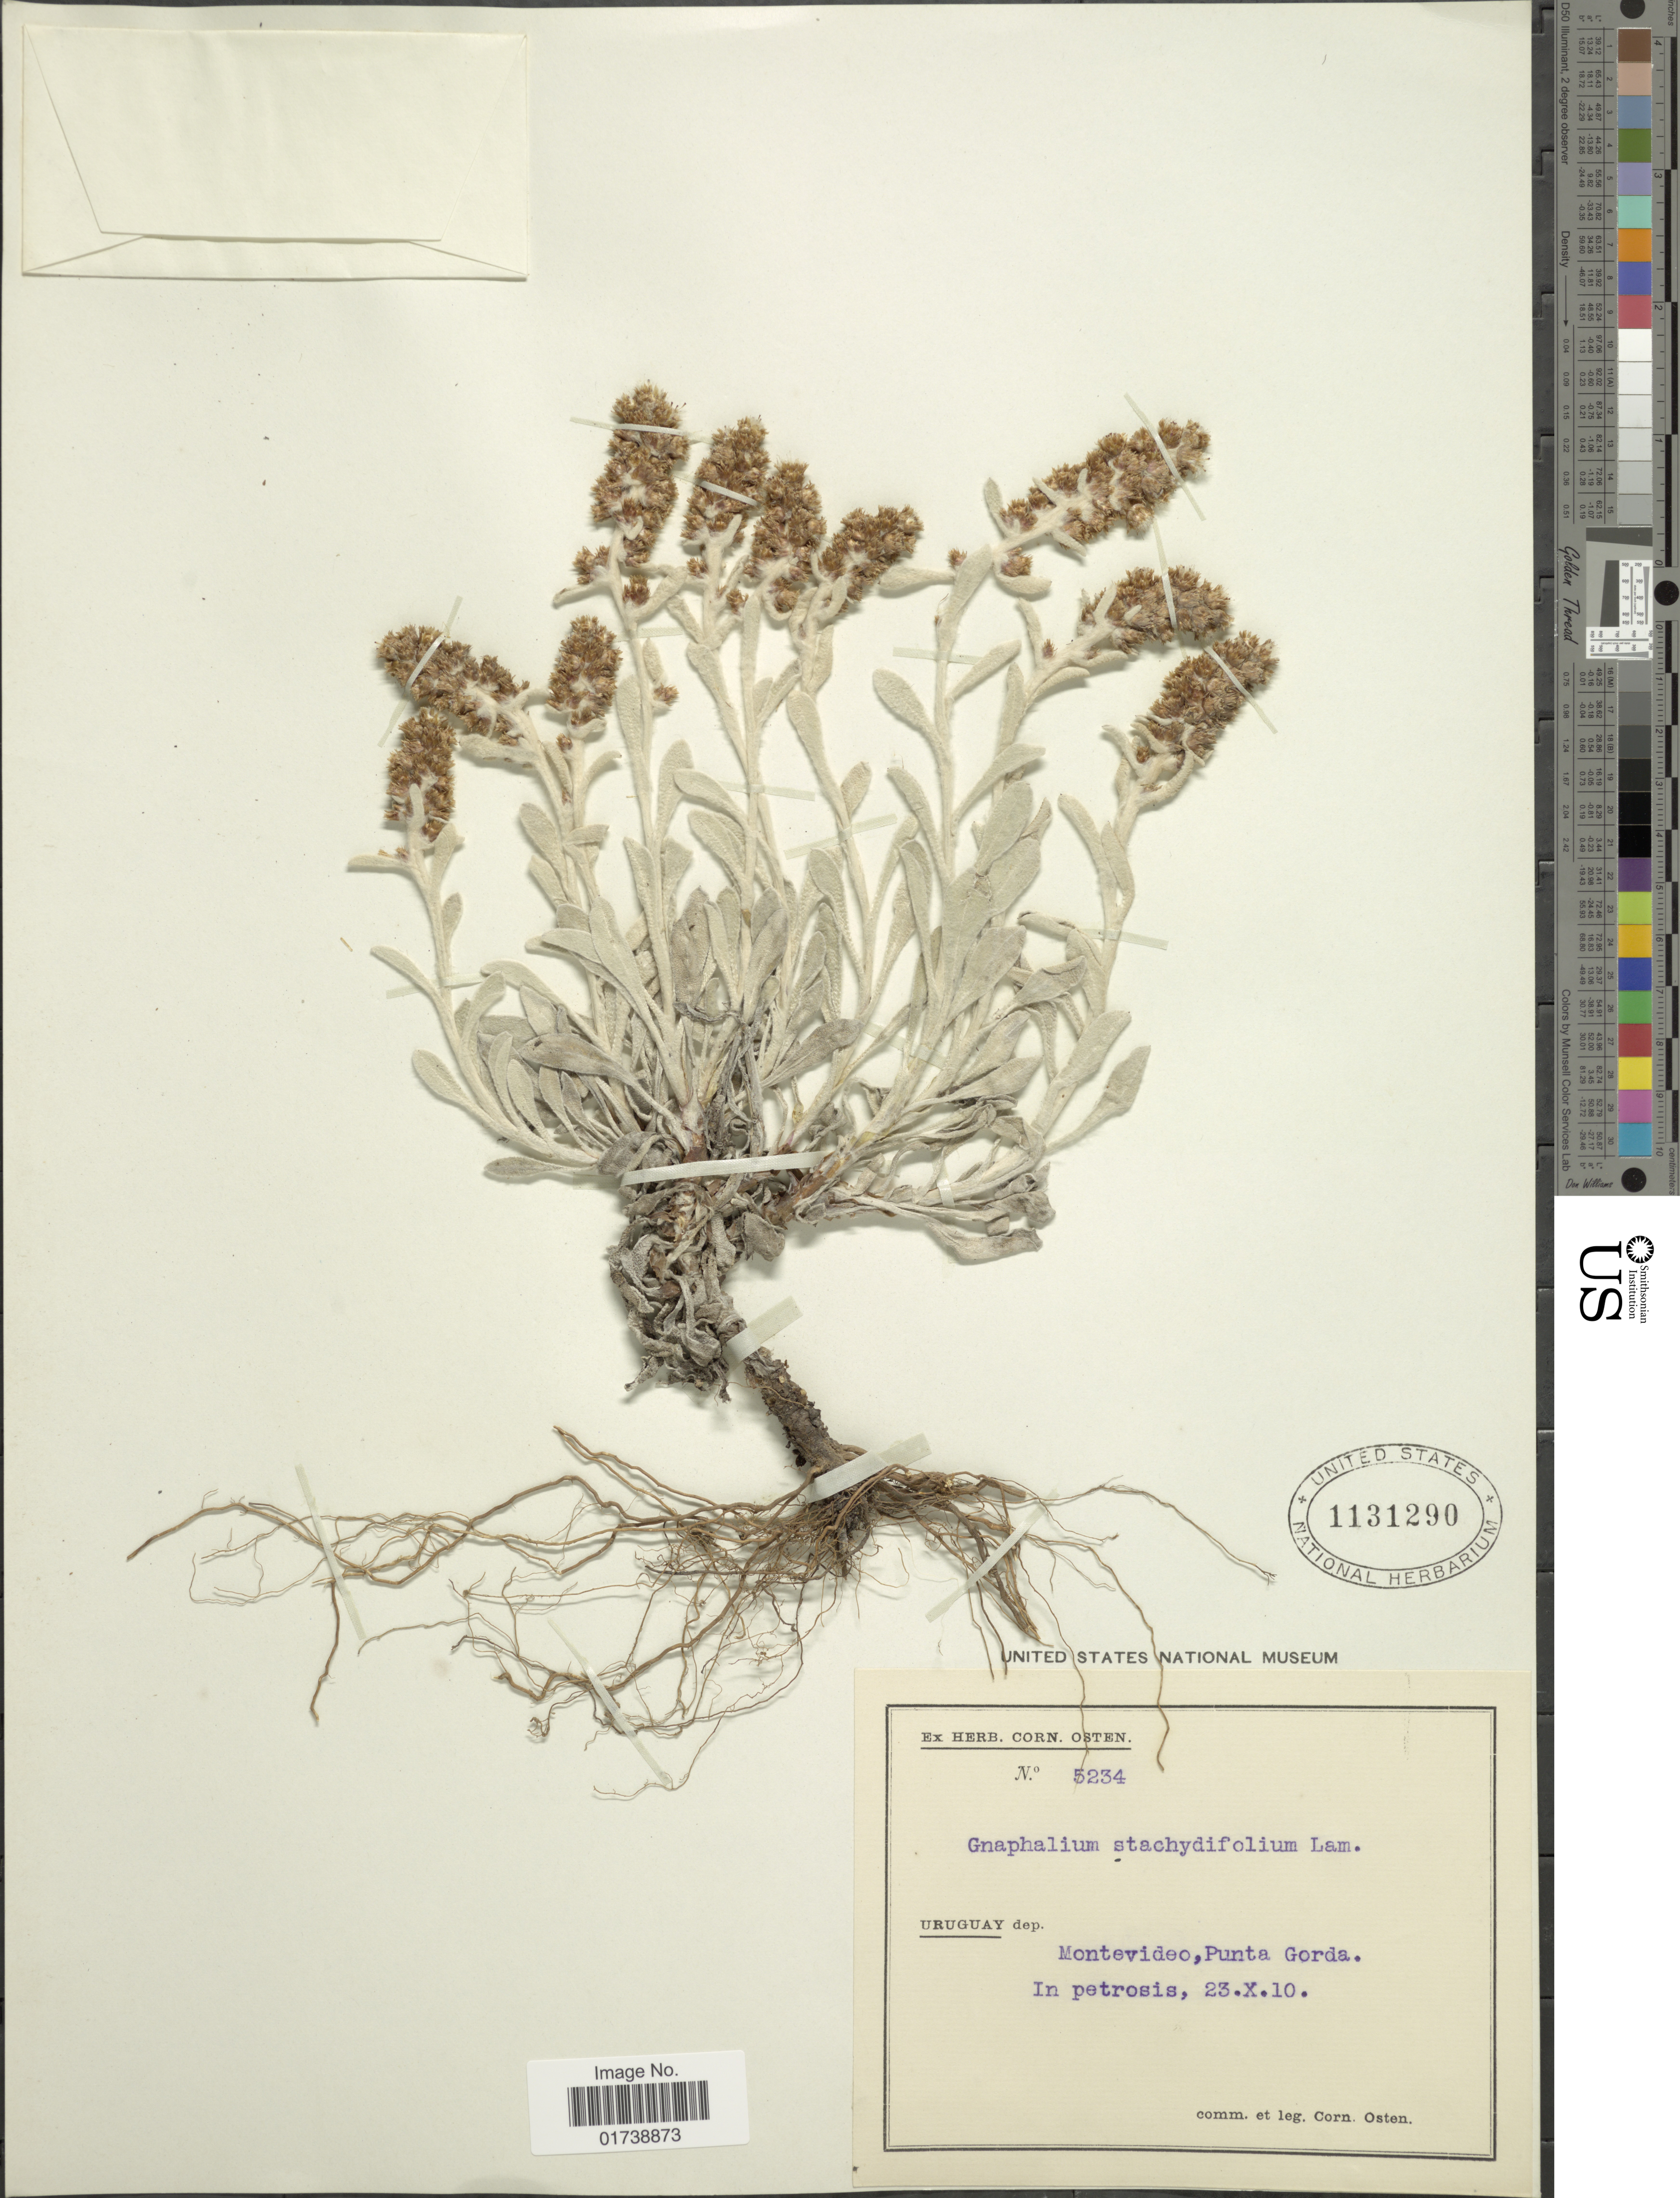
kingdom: Plantae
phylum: Tracheophyta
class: Magnoliopsida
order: Asterales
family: Asteraceae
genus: Gamochaeta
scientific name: Gamochaeta stachydifolia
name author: (Lam.) Cabrera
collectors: C. Osten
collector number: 5234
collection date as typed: Transcribed d/m/y: 23/10/10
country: Uruguay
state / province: Montevideo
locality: Punta Gorda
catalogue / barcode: US 1131290